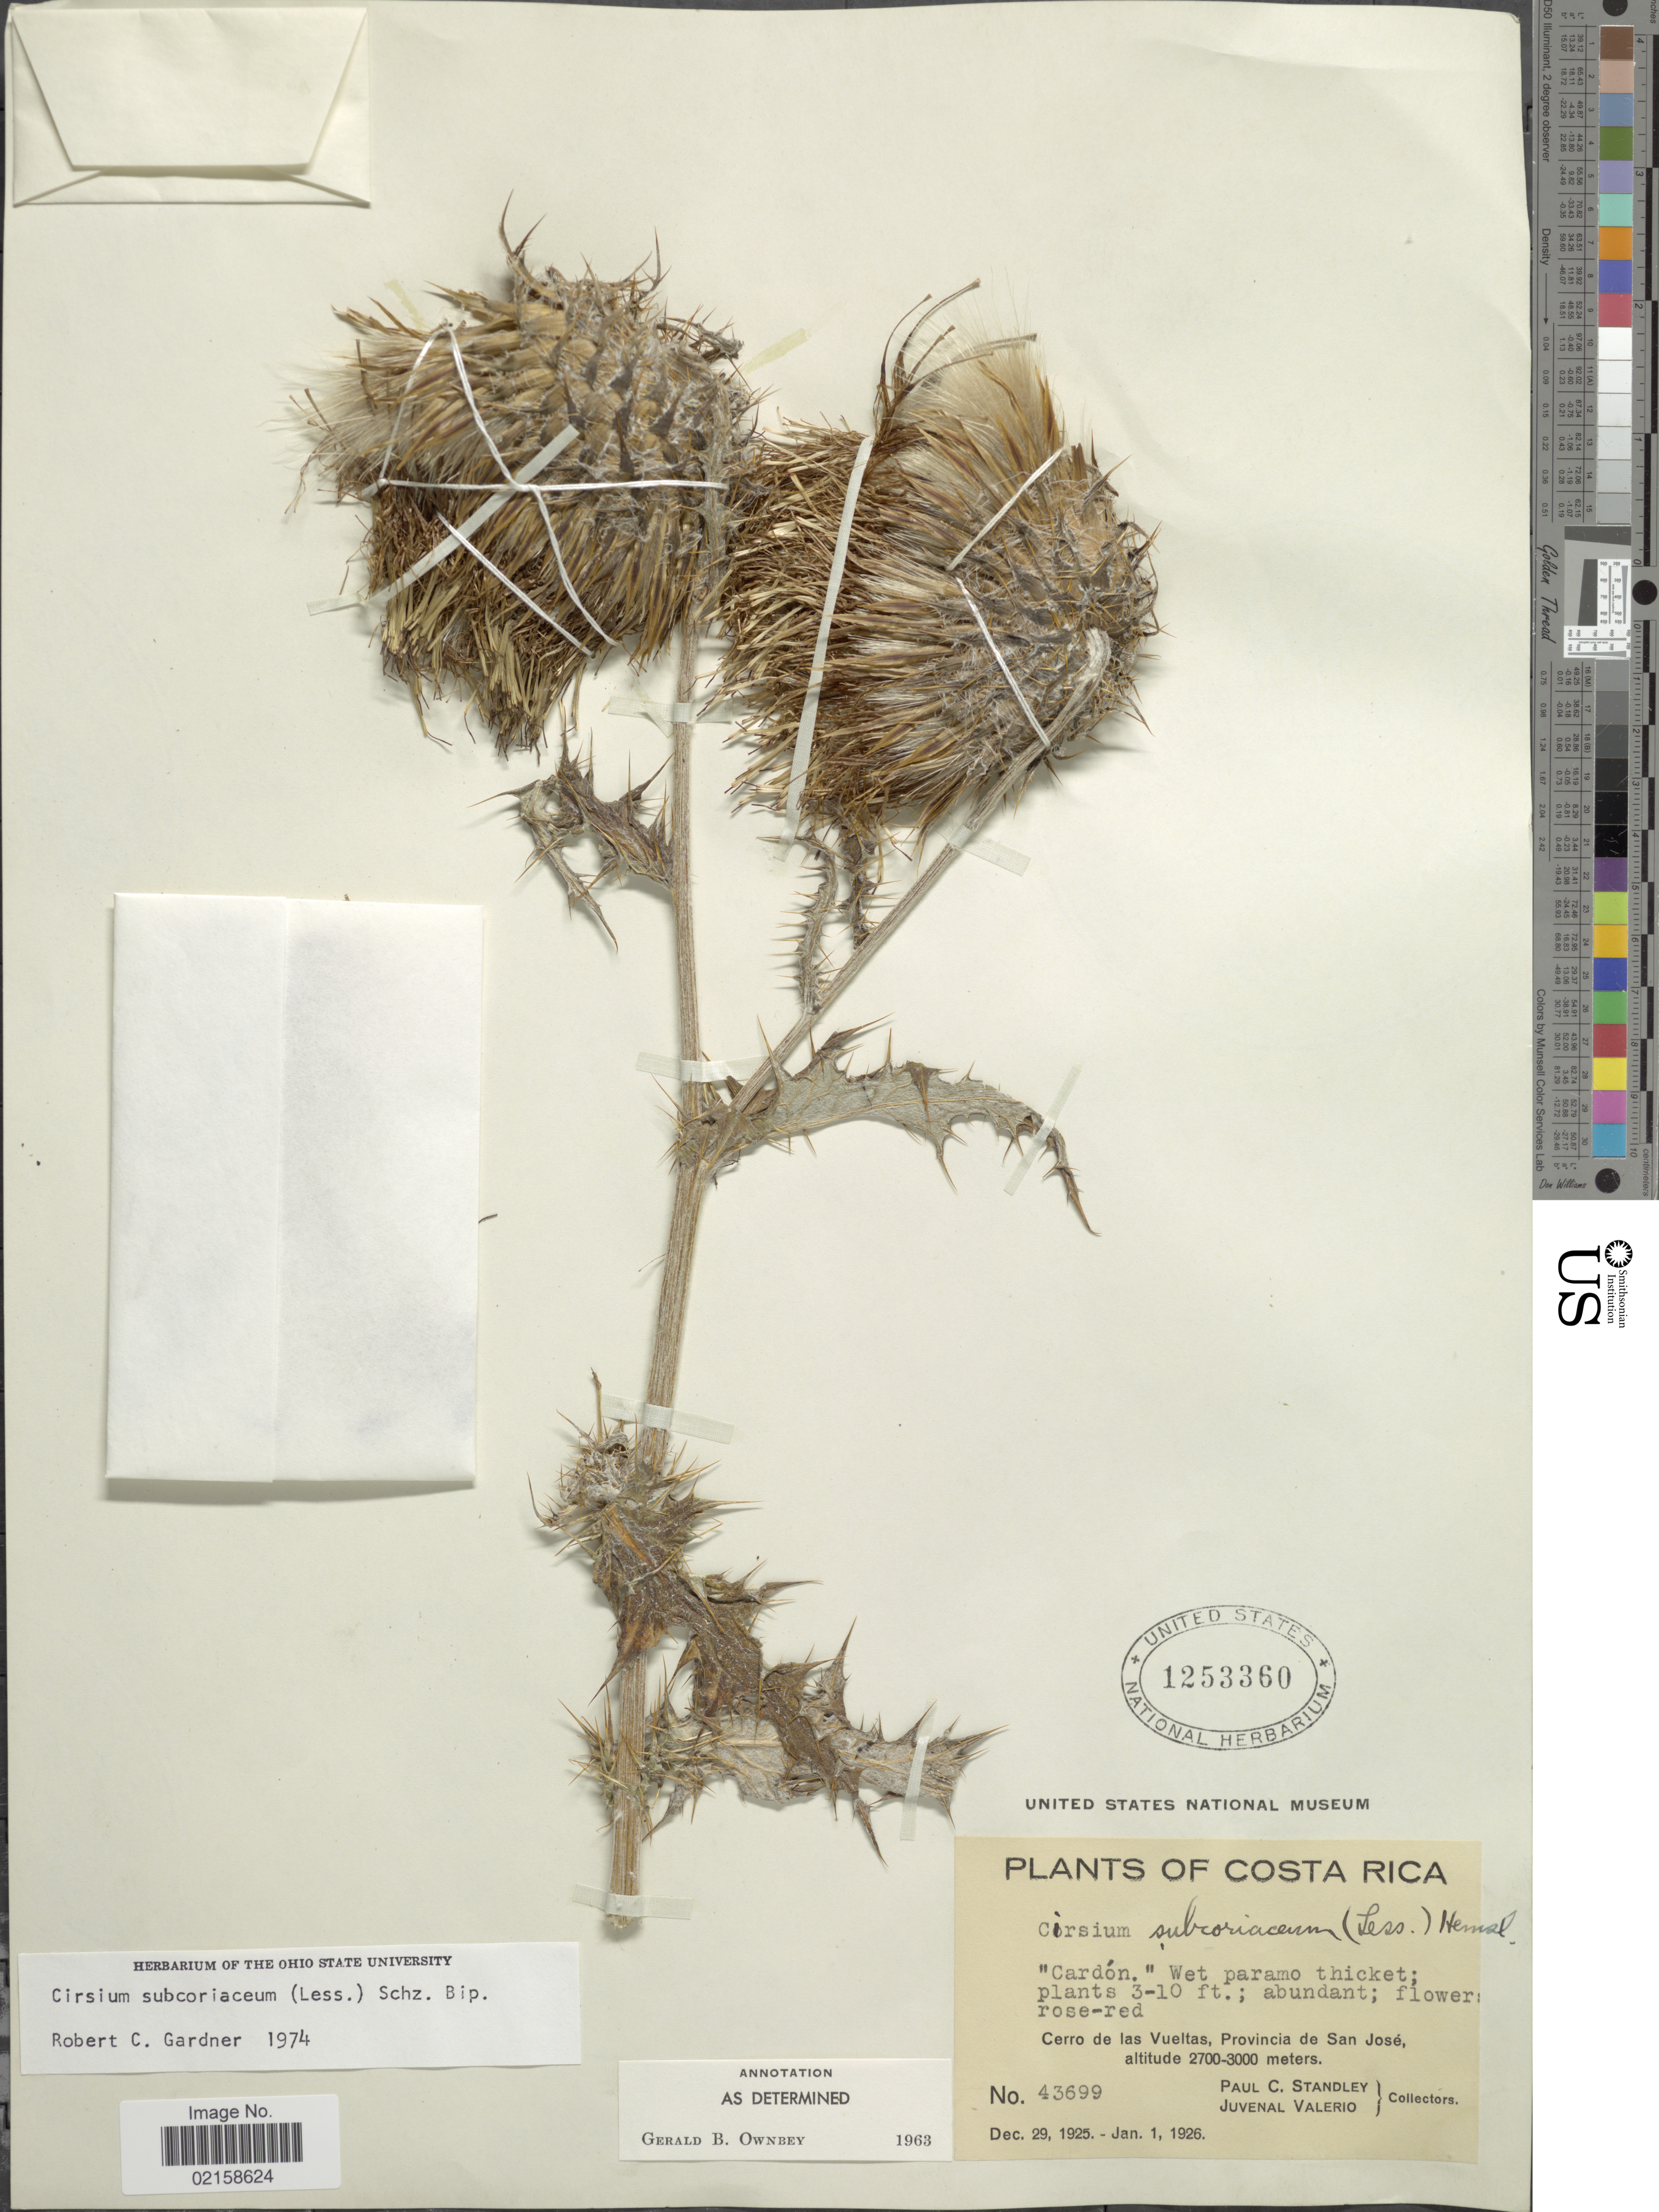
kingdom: Plantae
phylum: Tracheophyta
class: Magnoliopsida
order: Asterales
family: Asteraceae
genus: Cirsium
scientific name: Cirsium subcoriaceum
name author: (Less.) Sch. Bip.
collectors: P. C. Standley & J. Valerio R.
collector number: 43699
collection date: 1925-12-29/1926-01-01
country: Costa Rica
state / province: San José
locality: Cerro de las Vueltas.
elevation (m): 2700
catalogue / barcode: US 1253360